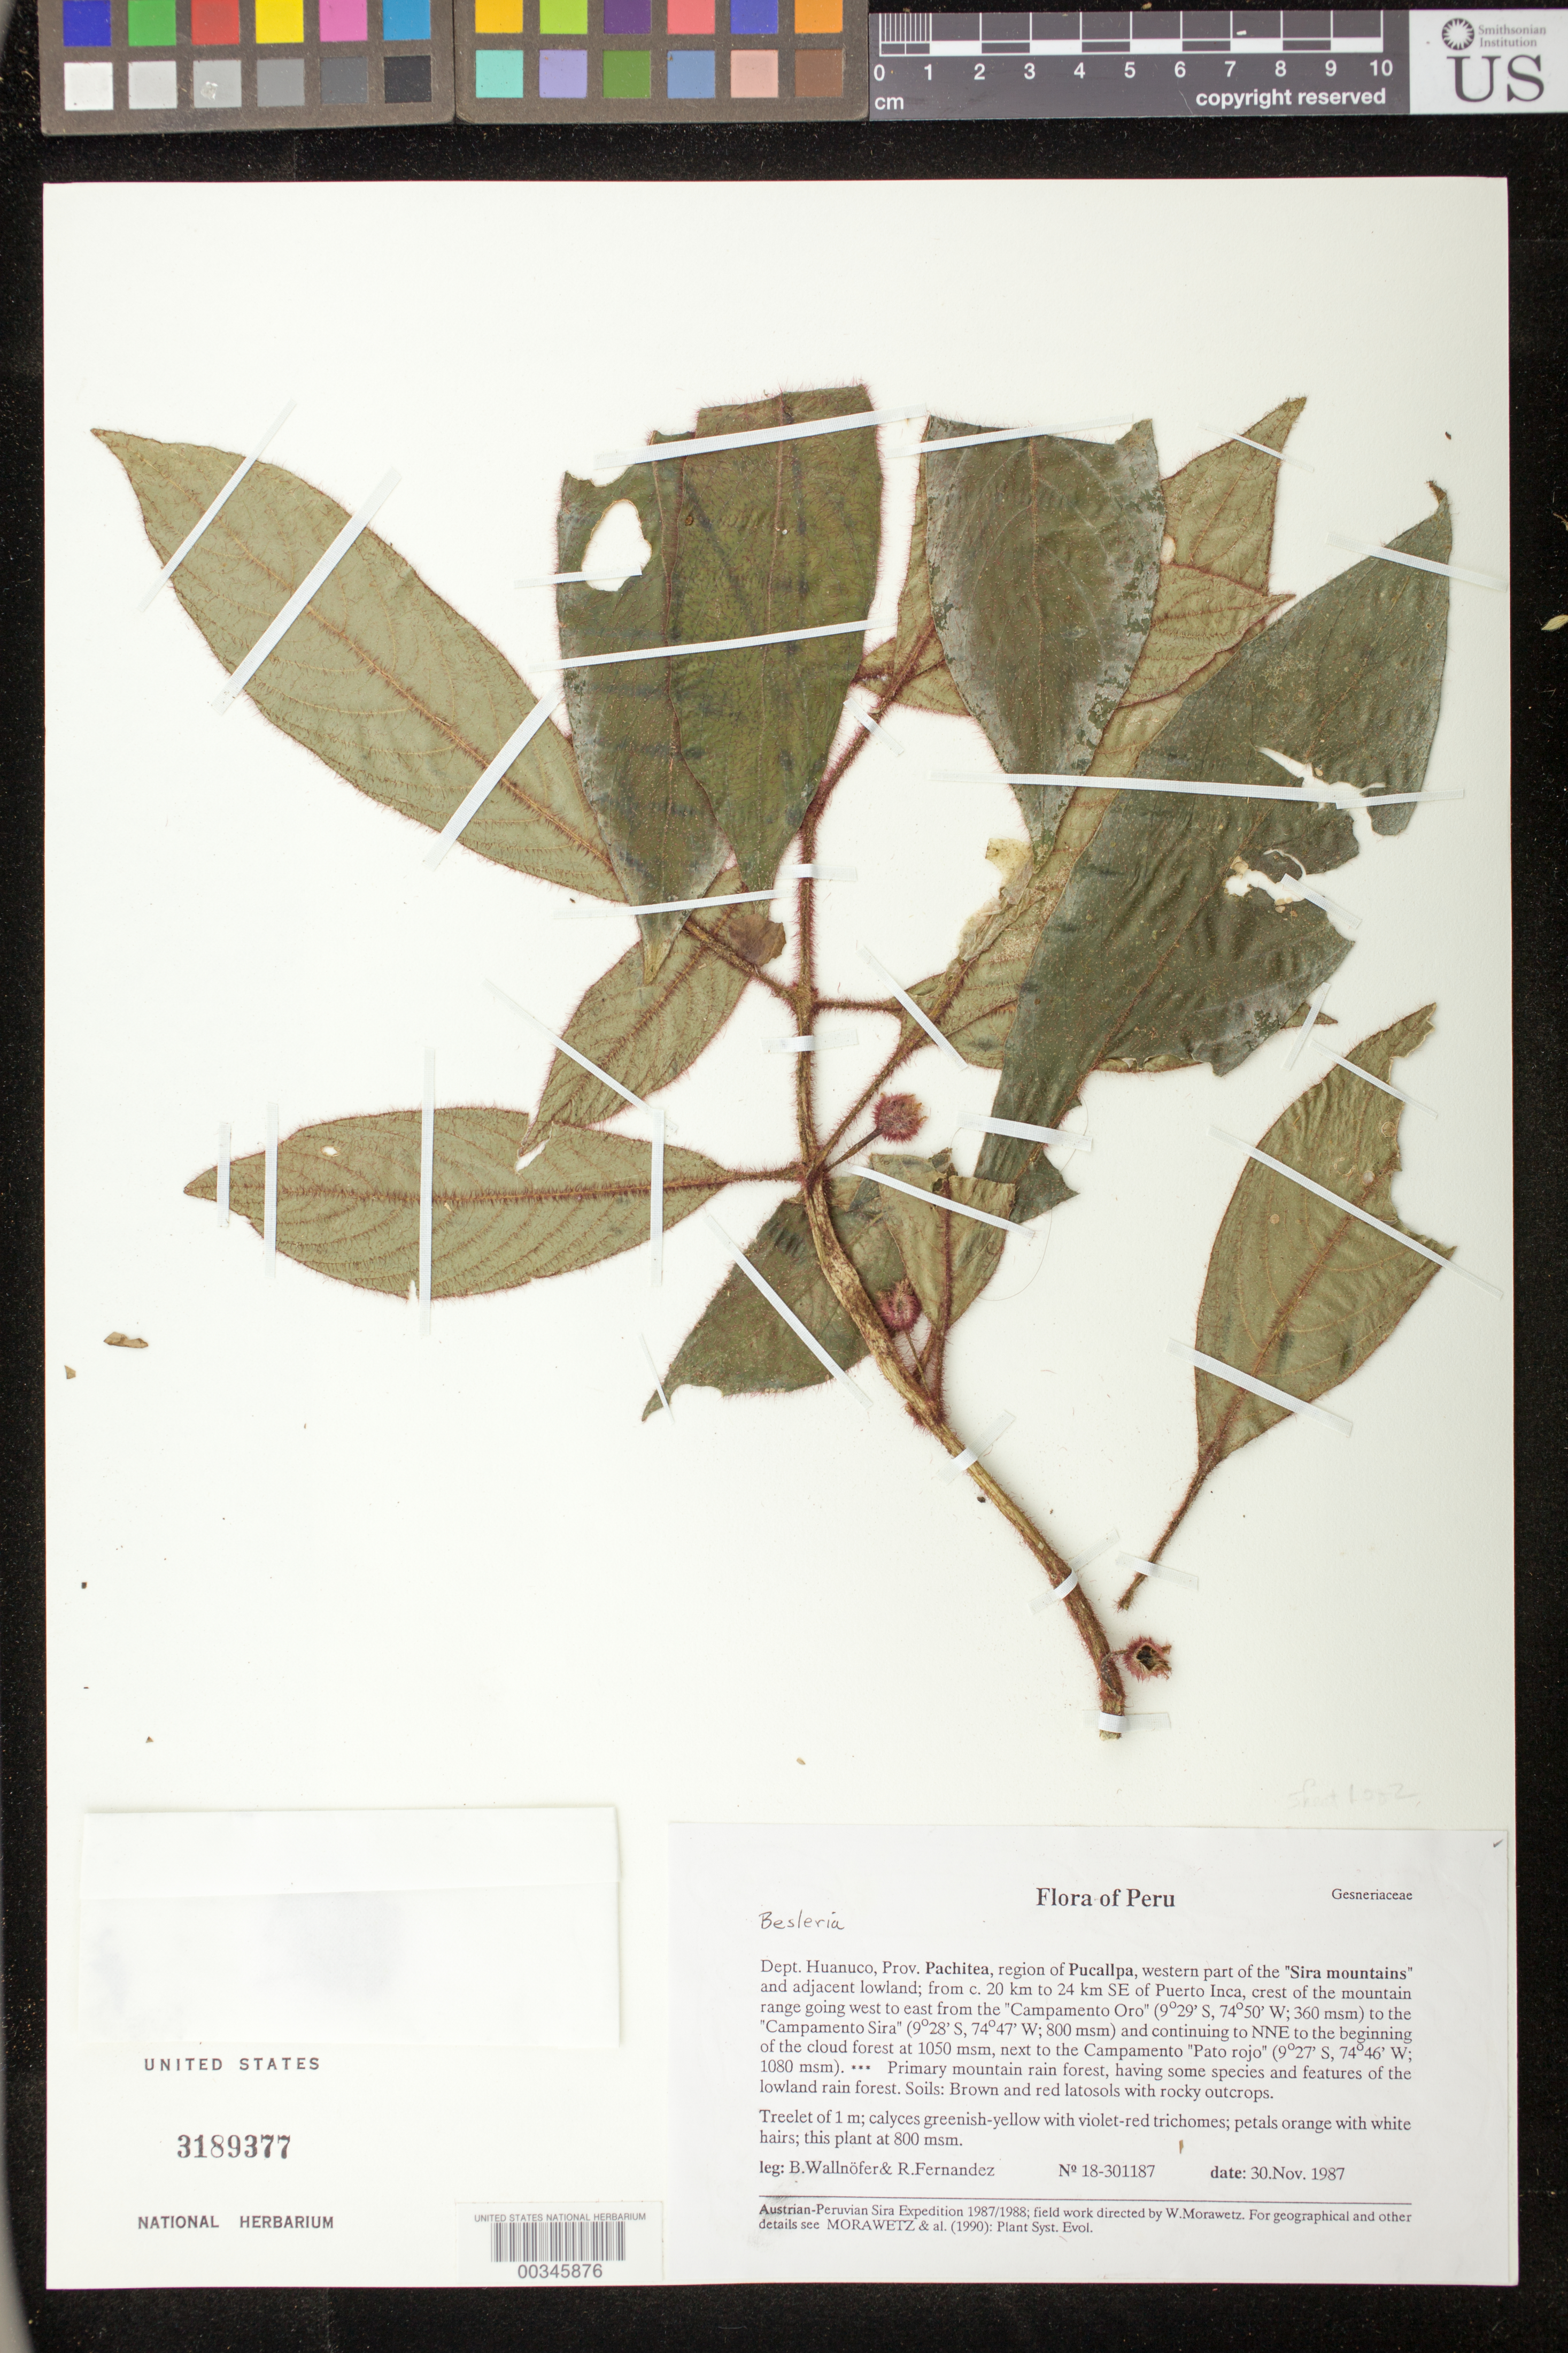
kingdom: Plantae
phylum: Tracheophyta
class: Magnoliopsida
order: Lamiales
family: Gesneriaceae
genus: Besleria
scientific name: Besleria sp.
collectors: B. Wallnöfer & R. Fernandez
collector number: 18- 301187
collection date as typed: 30 Nov 1987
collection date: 1987-11-30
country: Peru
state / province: Huánuco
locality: Prov. Pachitea; reg of Pucallapa, western part of "Sira Mountains" and adjacent lowland, from c 20 km -24 km SE of Puerto Inca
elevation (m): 800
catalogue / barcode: US 3189377